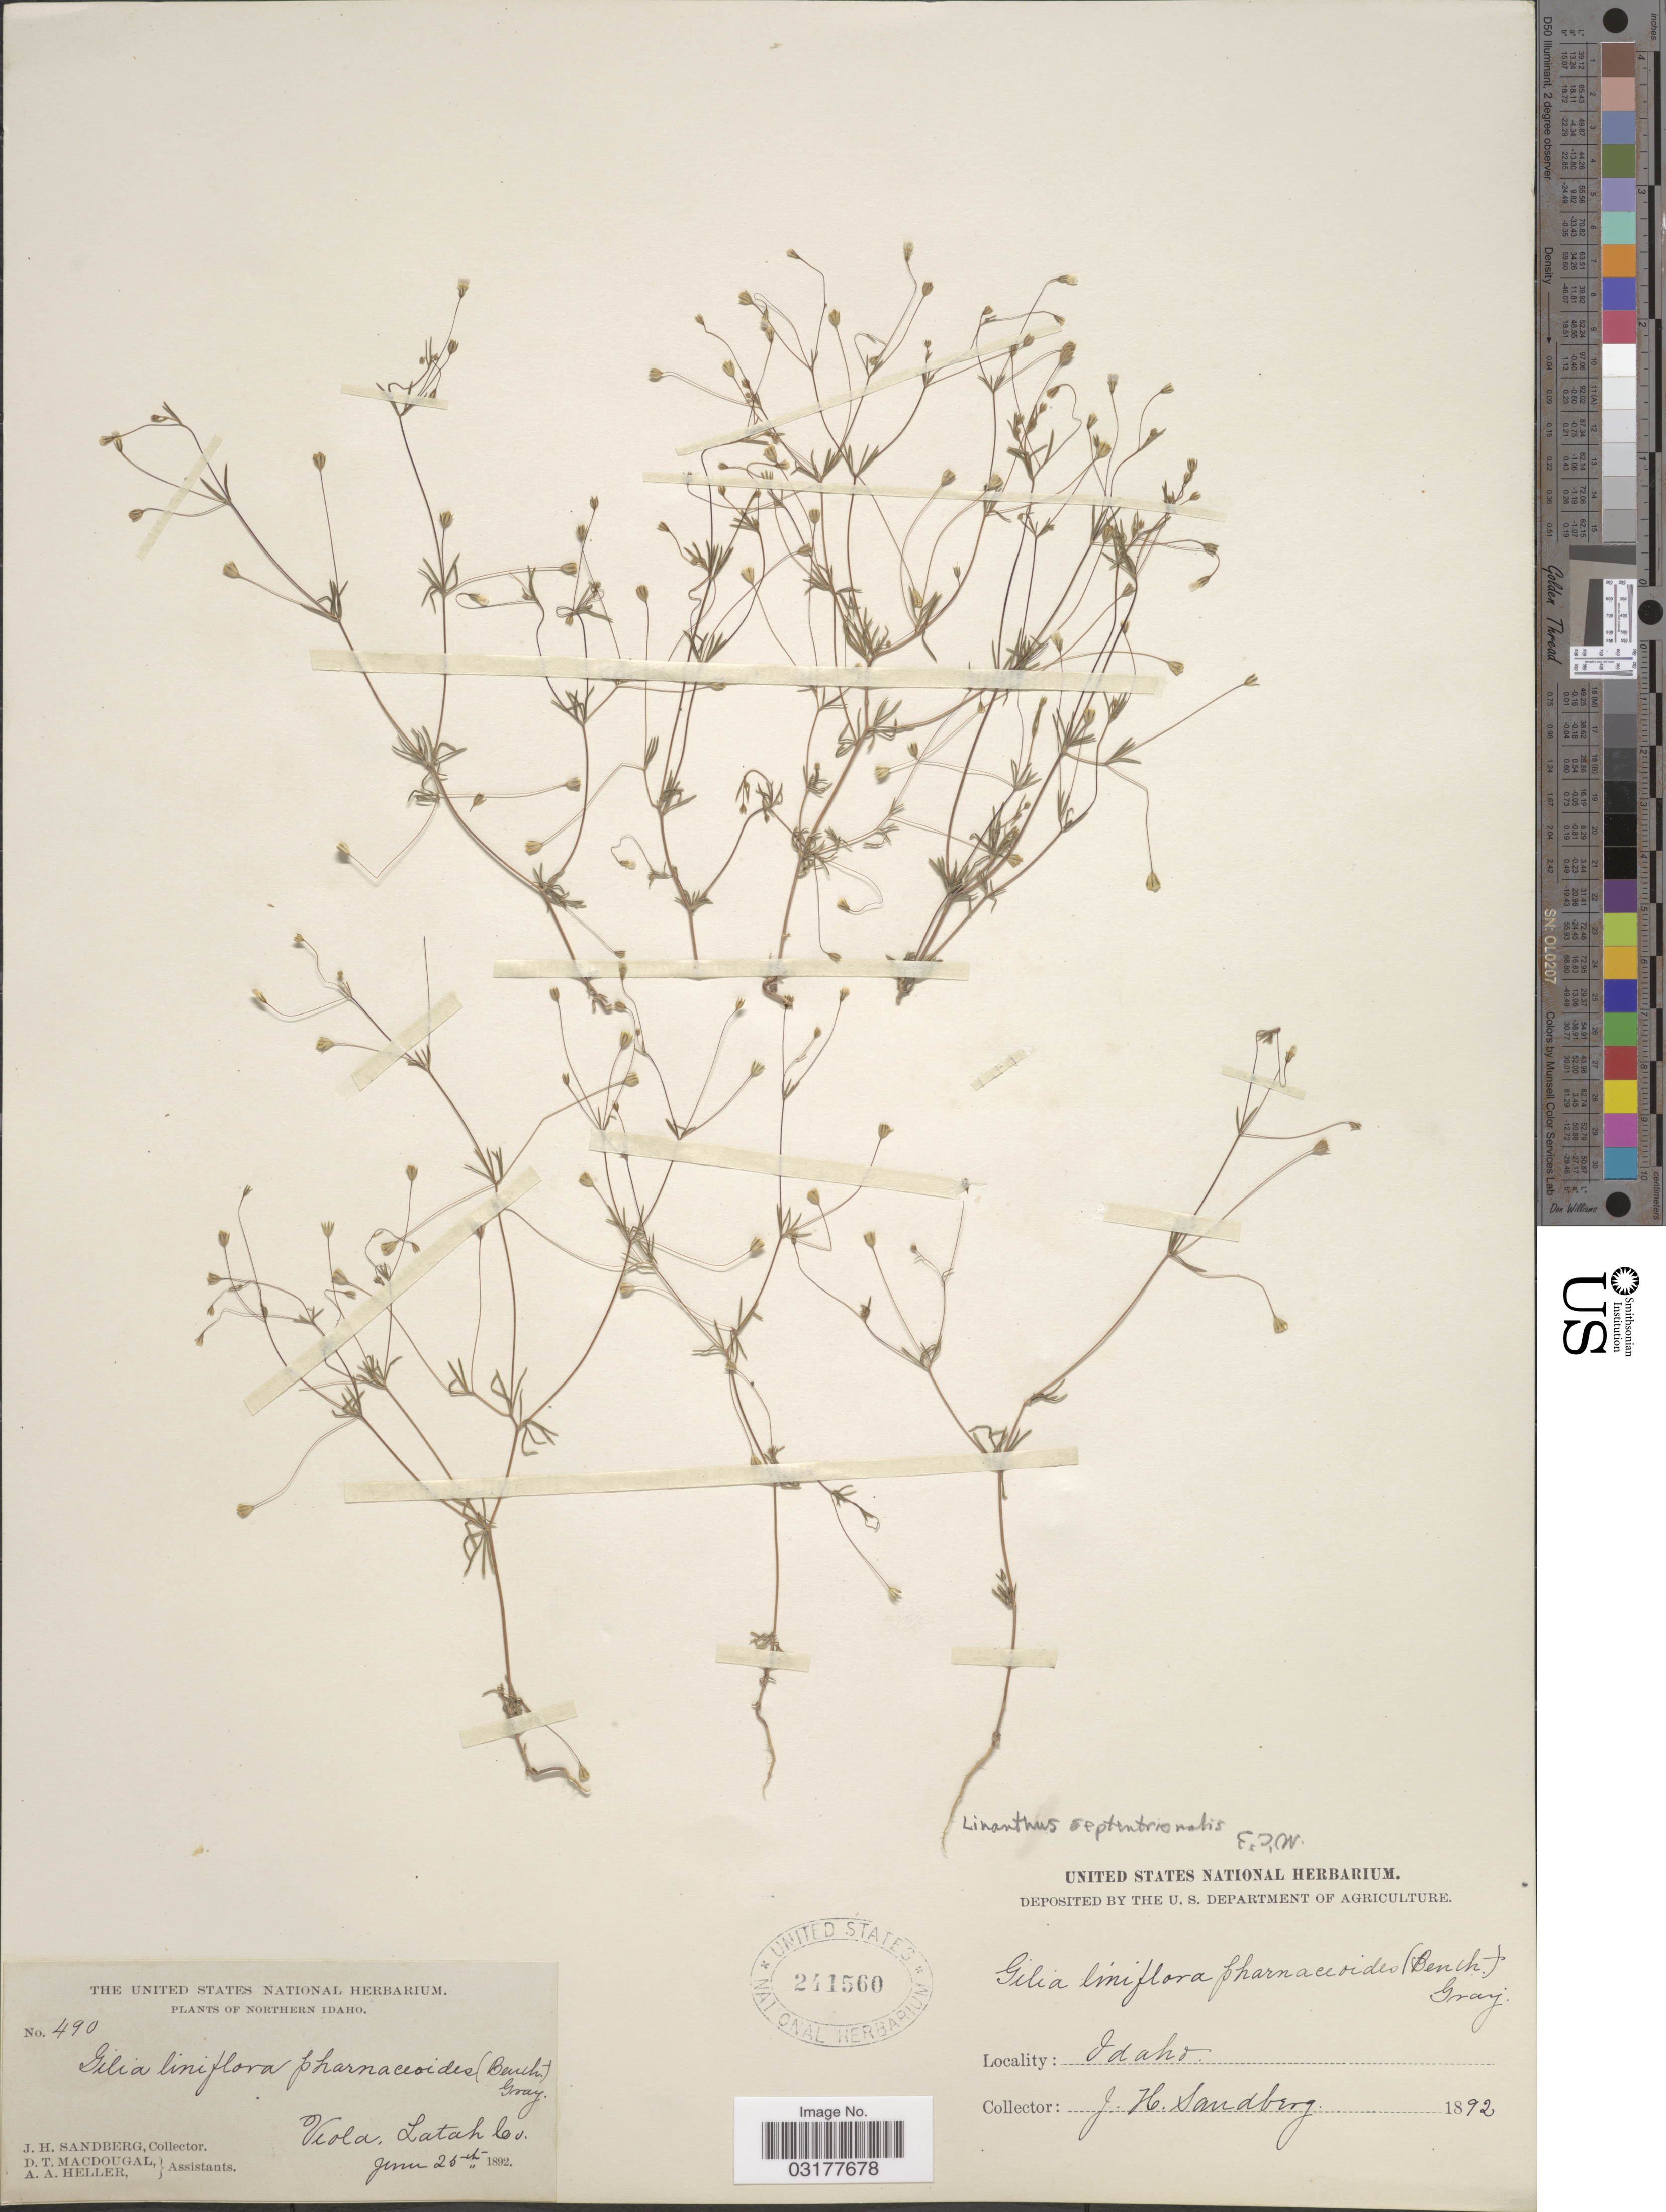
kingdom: Plantae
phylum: Tracheophyta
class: Magnoliopsida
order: Ericales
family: Polemoniaceae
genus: Leptosiphon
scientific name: Leptosiphon septentrionalis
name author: (H. Mason) J.M. Porter & L.A. Johnson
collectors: J. H. Sandberg, D. T. MacDougal & A. A. Heller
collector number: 490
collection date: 1892-06-25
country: United States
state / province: Idaho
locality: Northern Idaho. Viola, Latah Co.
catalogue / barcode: US 241560